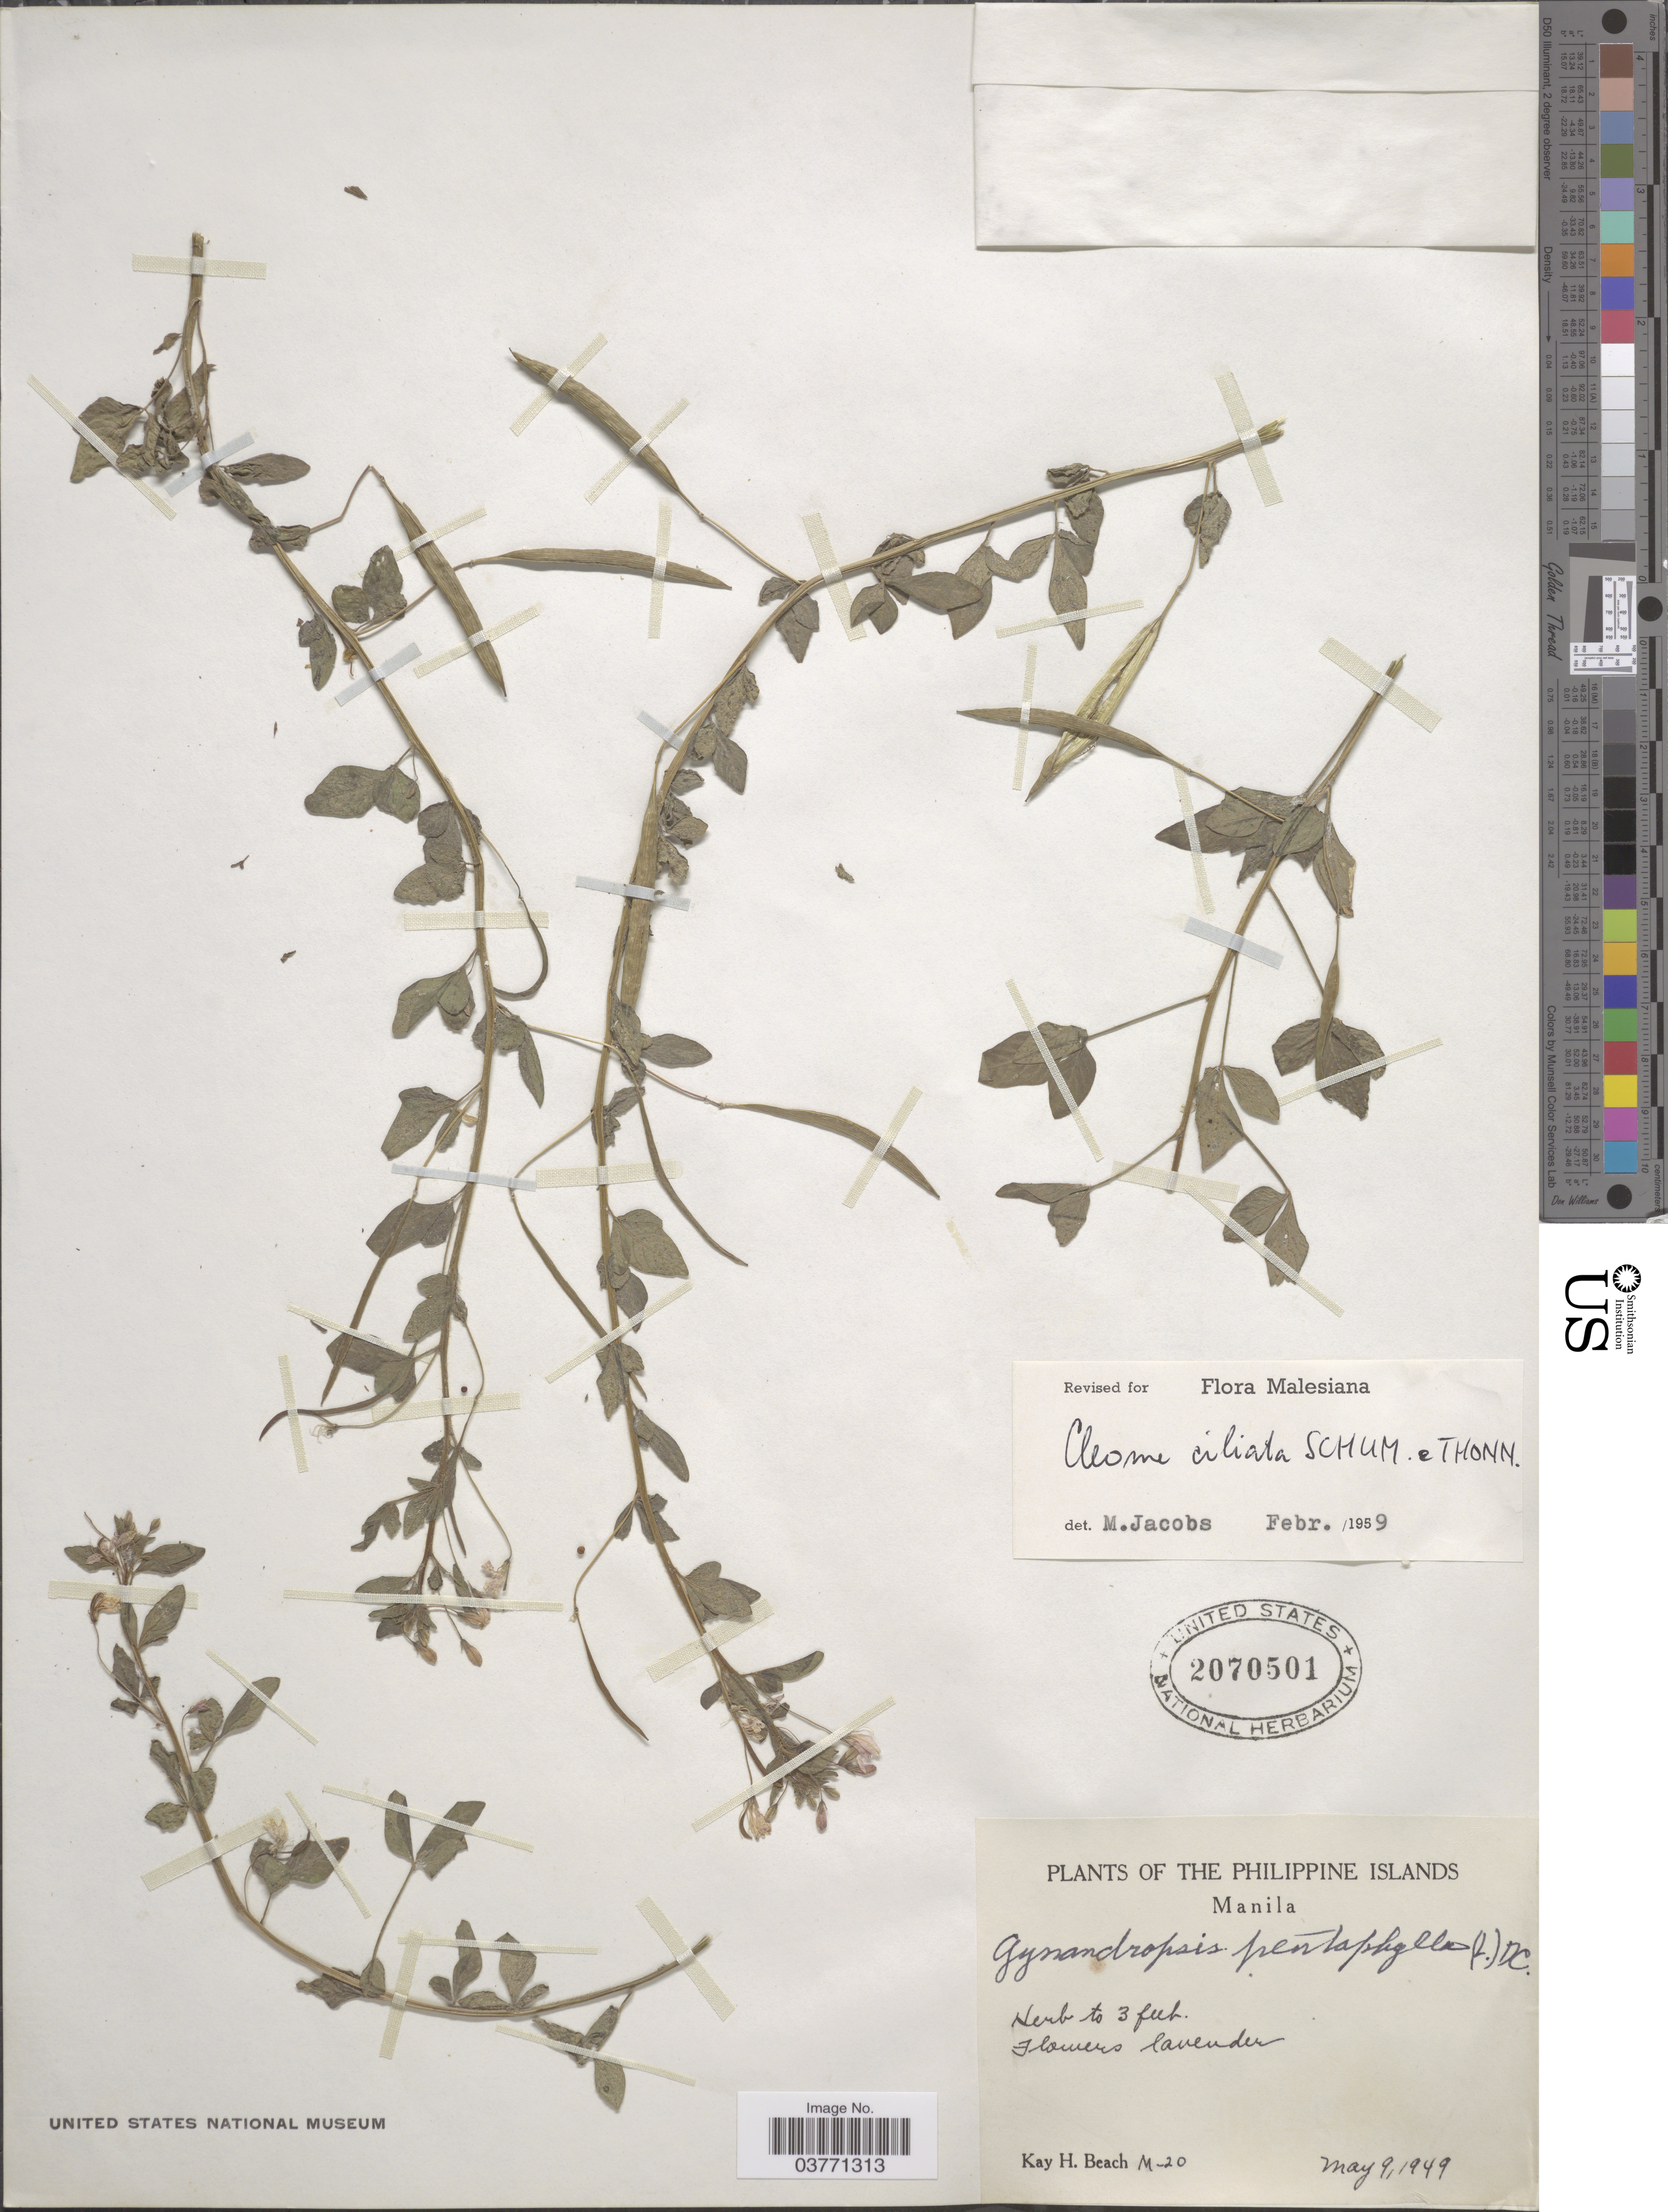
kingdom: Plantae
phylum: Tracheophyta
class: Magnoliopsida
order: Brassicales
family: Cleomaceae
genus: Sieruela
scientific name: Sieruela rutidosperma var. rutidosperma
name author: (DC.) Roalson & J.C. Hall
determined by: Strong, Mark T., (BOT), Smithsonian Institution - National Museum of Natural History (UNITED STATES)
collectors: K. H. Beach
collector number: M-20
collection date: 1949-05-09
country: Philippines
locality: Manila.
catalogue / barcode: US 2070501